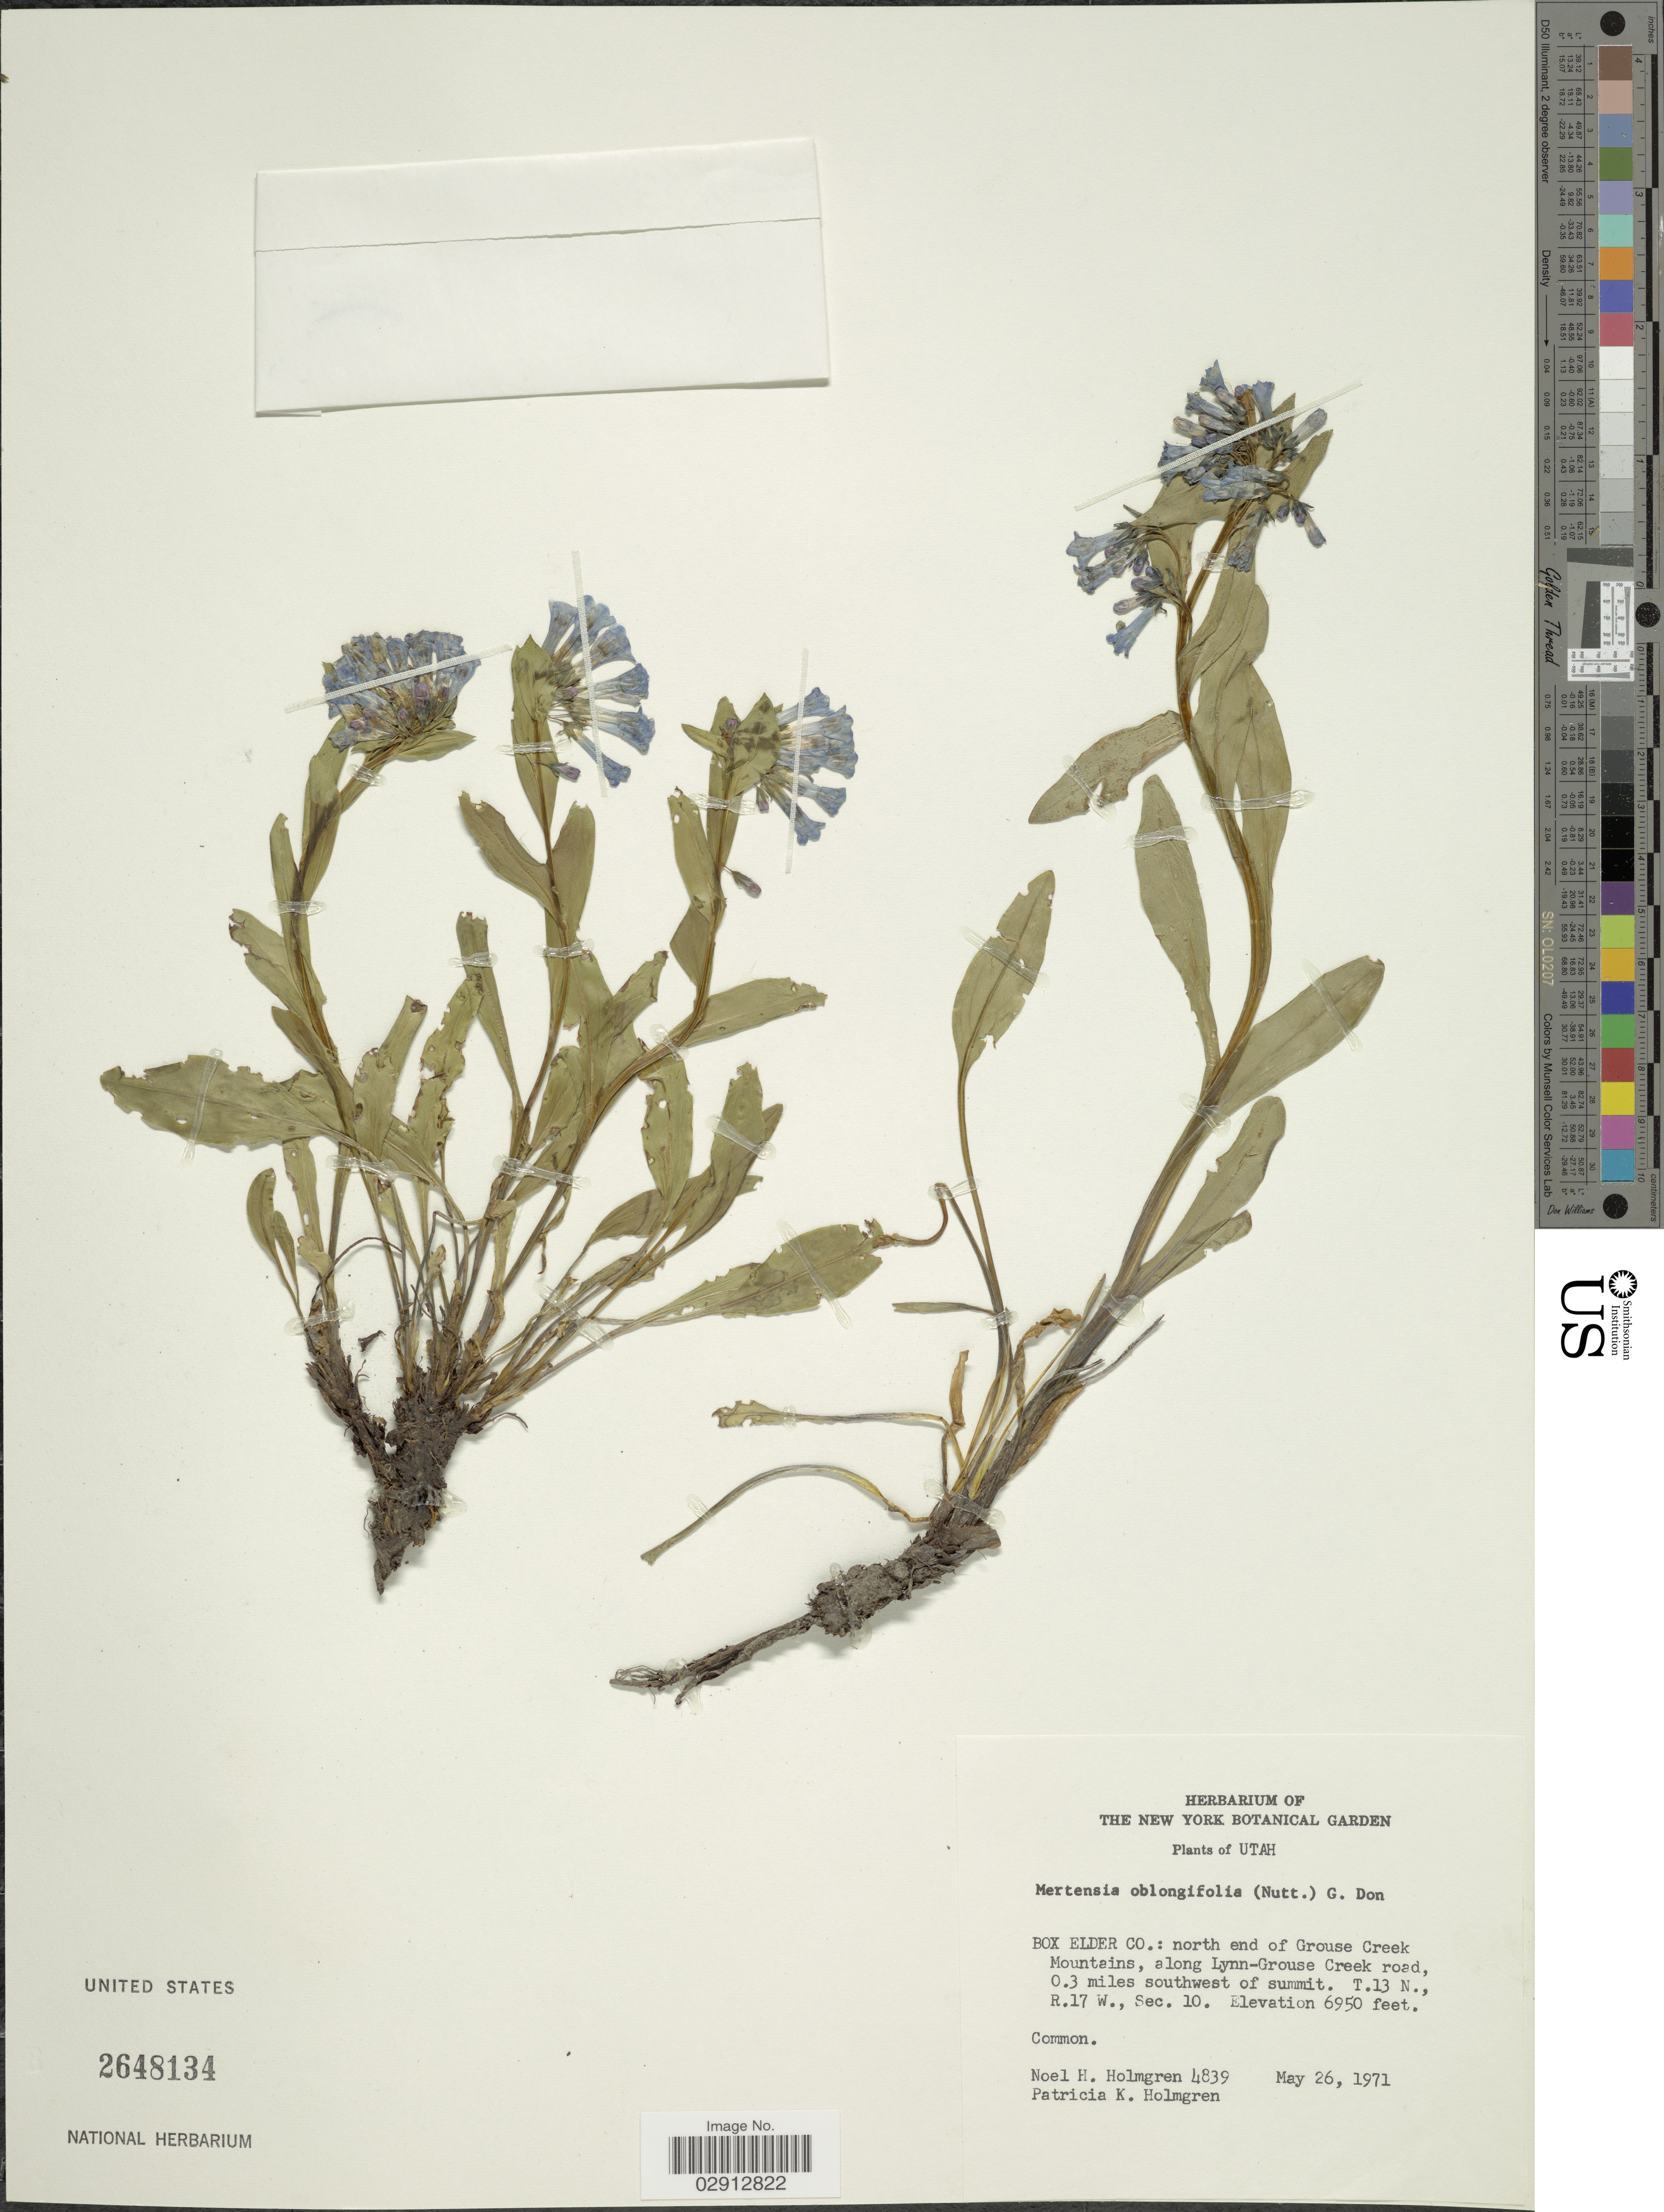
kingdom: Plantae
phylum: Tracheophyta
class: Magnoliopsida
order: Boraginales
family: Boraginaceae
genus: Mertensia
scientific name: Mertensia oblongifolia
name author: (Nutt.) G. Don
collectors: N. H. Holmgren & P. K. Holmgren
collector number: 4839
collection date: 1971-05-26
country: United States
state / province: Utah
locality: Box Elder Co.: north end of Grouse Creek Mountains, along Lynn-Grouse Creek road, 0.3 miles southewest of summit. T.13 N., R.17 W., Sec. 10.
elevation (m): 2118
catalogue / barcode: US 2648134